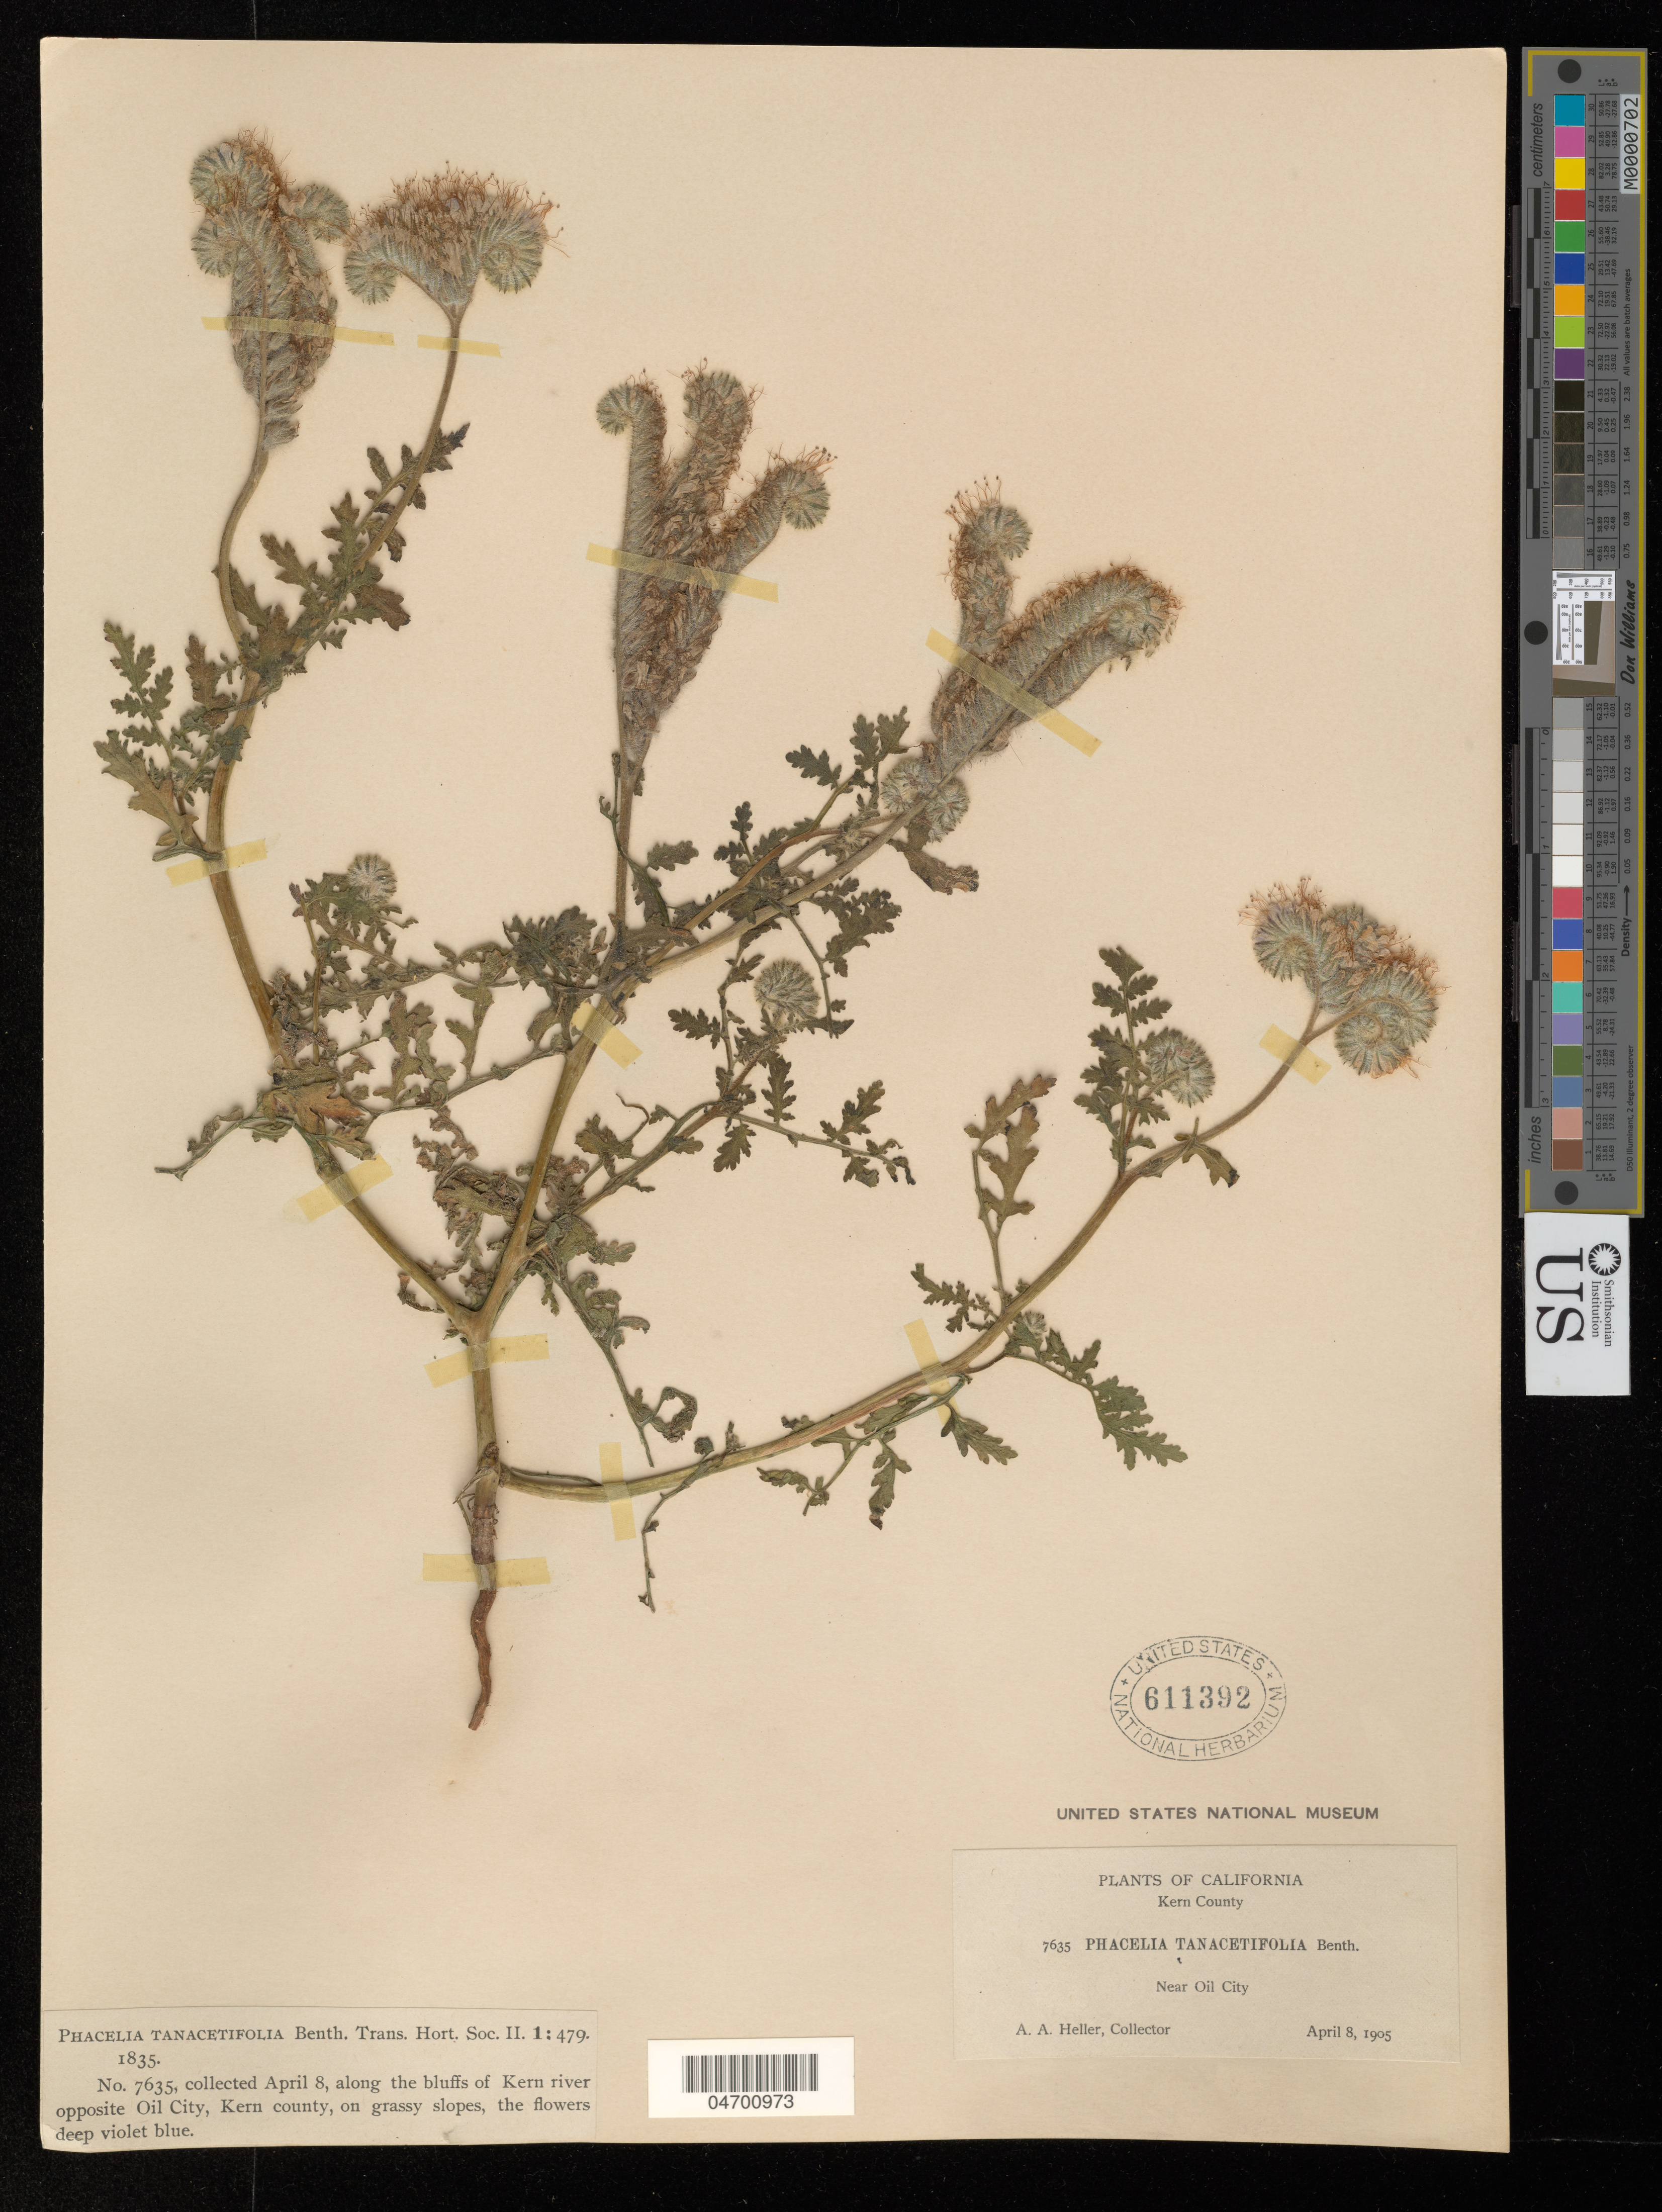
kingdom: Plantae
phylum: Tracheophyta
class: Magnoliopsida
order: Boraginales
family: Hydrophyllaceae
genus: Phacelia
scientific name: Phacelia tanacetifolia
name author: Benth.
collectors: A. A. Heller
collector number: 7635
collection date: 1905-04-08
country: United States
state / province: California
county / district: Kern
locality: Near Oil City. Kern County. Along the bluffs of Kern river opposite Oil City.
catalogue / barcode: US 611392